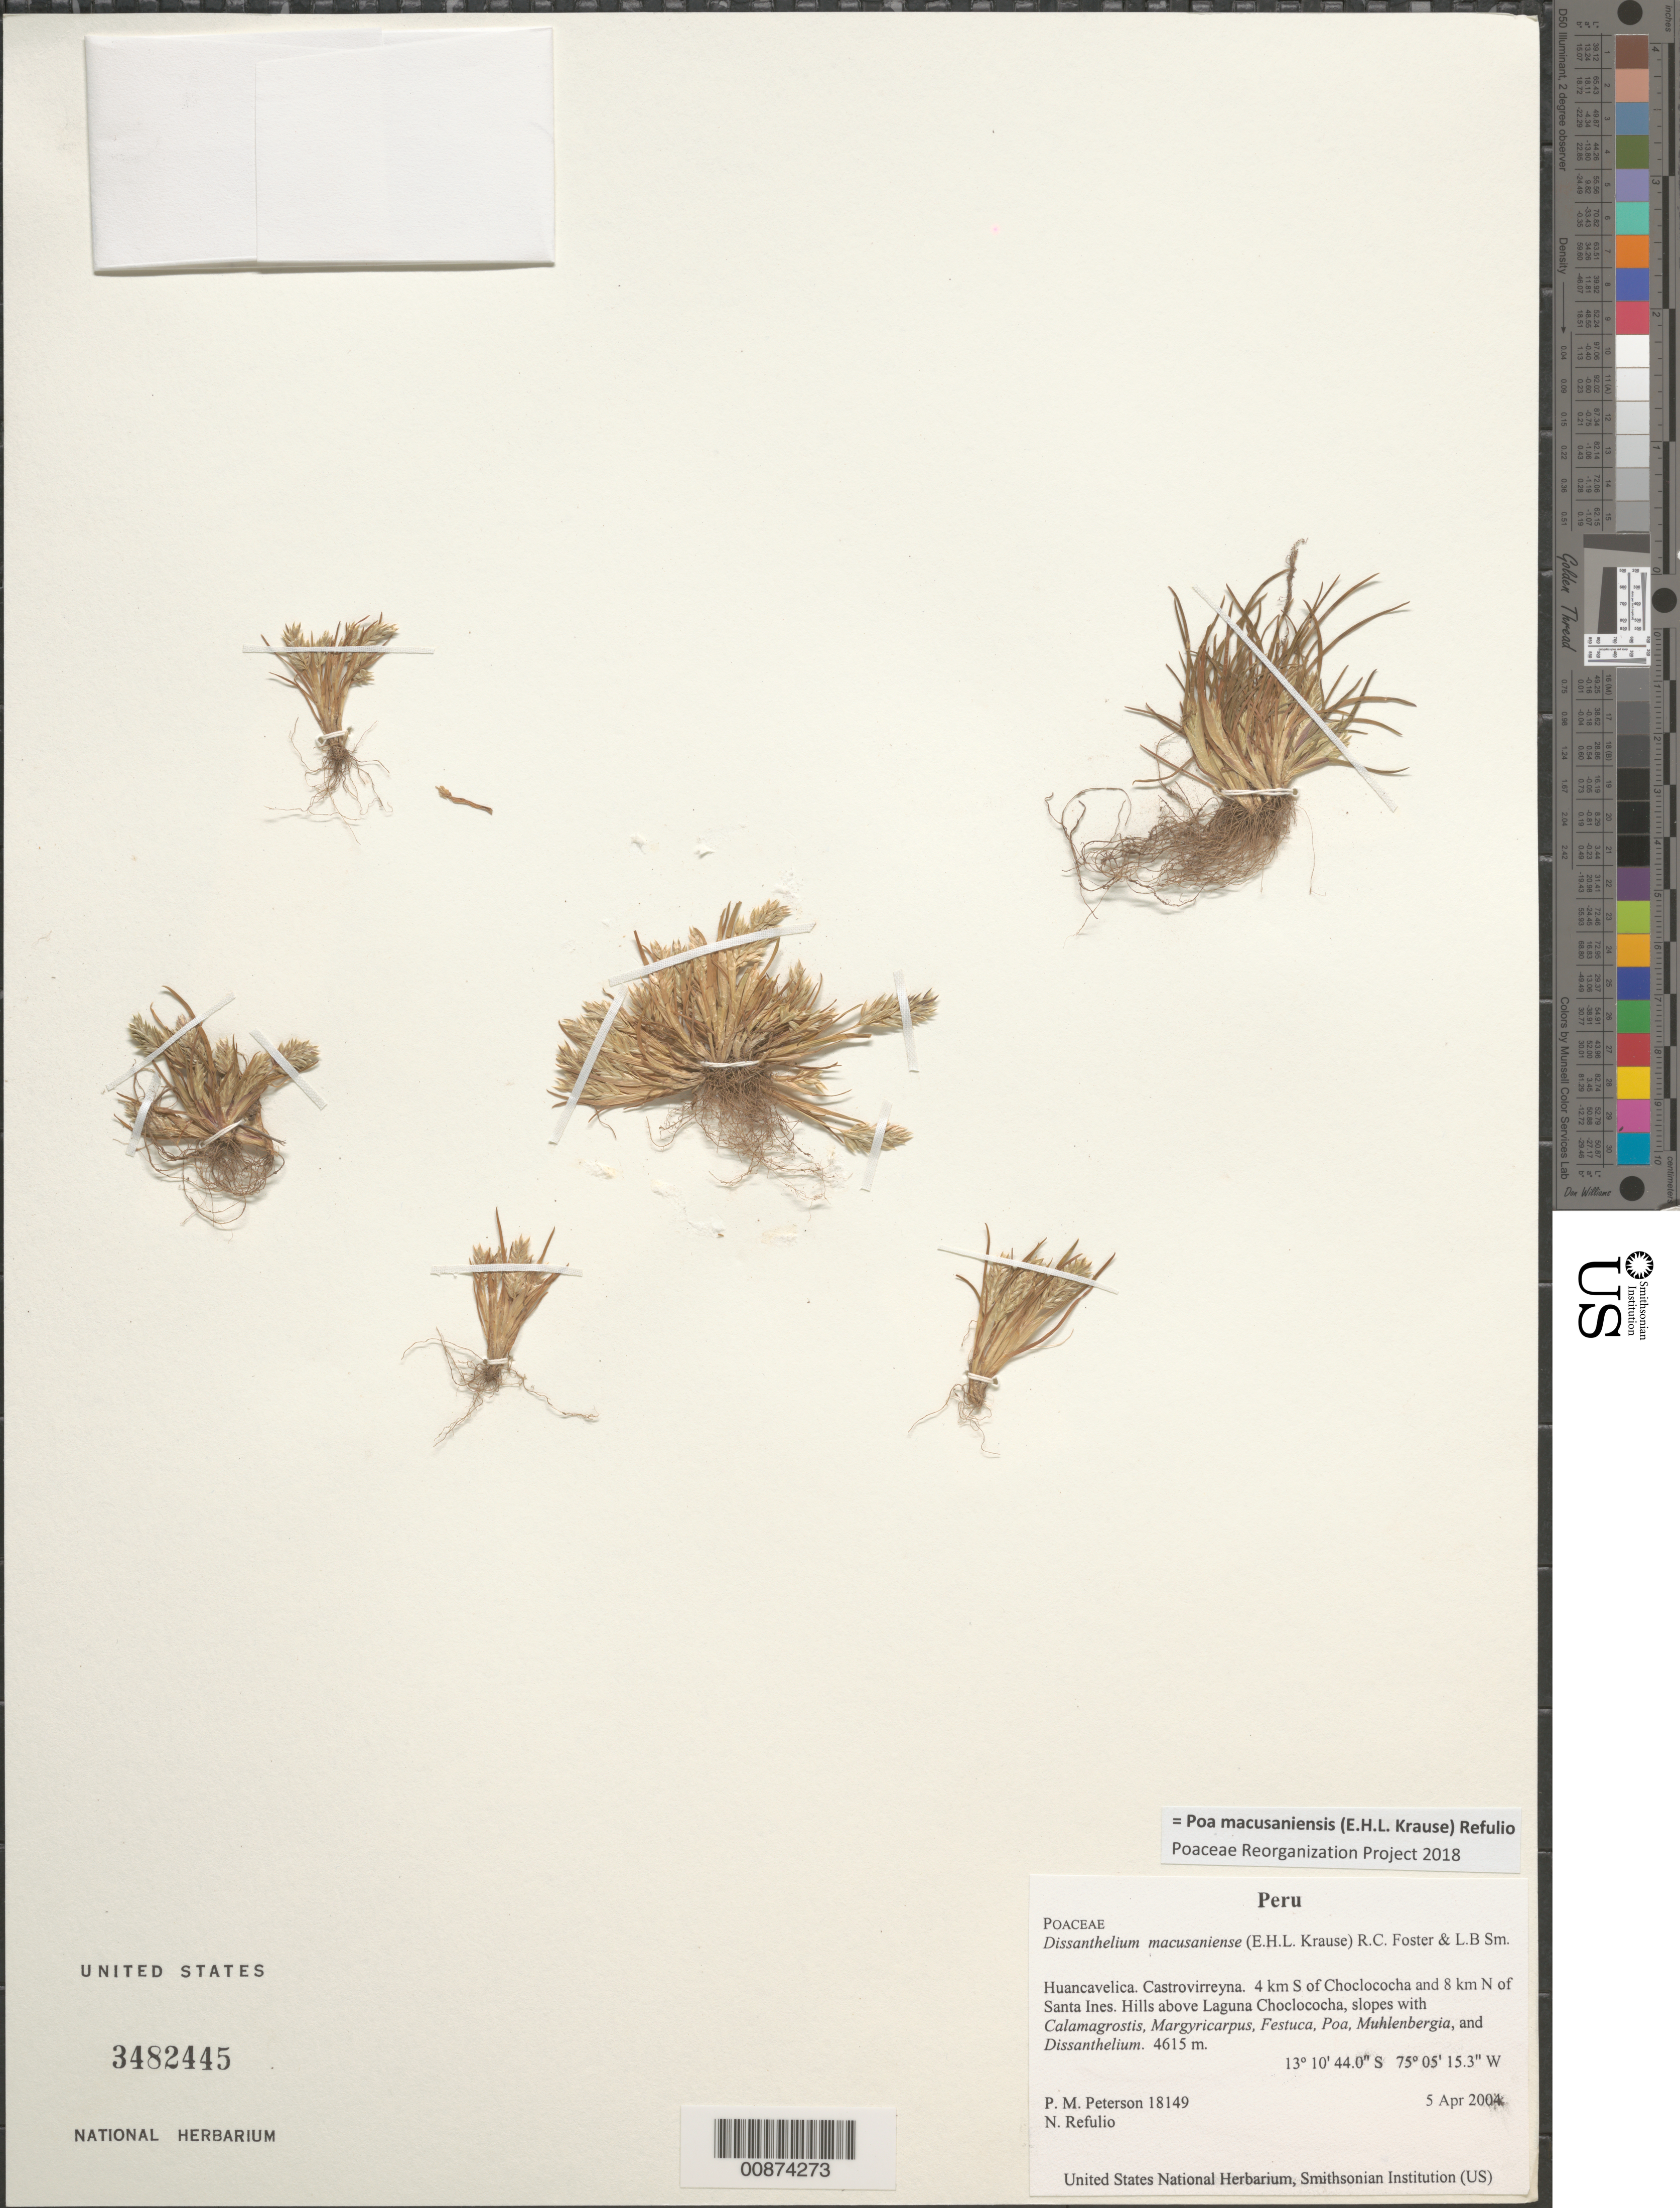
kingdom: Plantae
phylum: Tracheophyta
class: Liliopsida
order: Poales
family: Poaceae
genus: Poa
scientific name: Poa macusaniensis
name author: (E.H.L. Krause) Refulio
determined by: Poaceae Reorganization Project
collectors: P. M. Peterson & N. Refulio-Rodríguez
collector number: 18149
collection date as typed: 05 Apr 2004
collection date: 2004-04-05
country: Peru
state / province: Huancavelica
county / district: Castrovirreyna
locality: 4 km S of Choclococha and 8 km N of Santa Ines. Hills above Laguna Choclococha, slopes with Calamagrostis, Margyricarpus, Festuca, Poa, Muhlenbergia, and Dissanthelium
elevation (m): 4615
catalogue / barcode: US 3482445